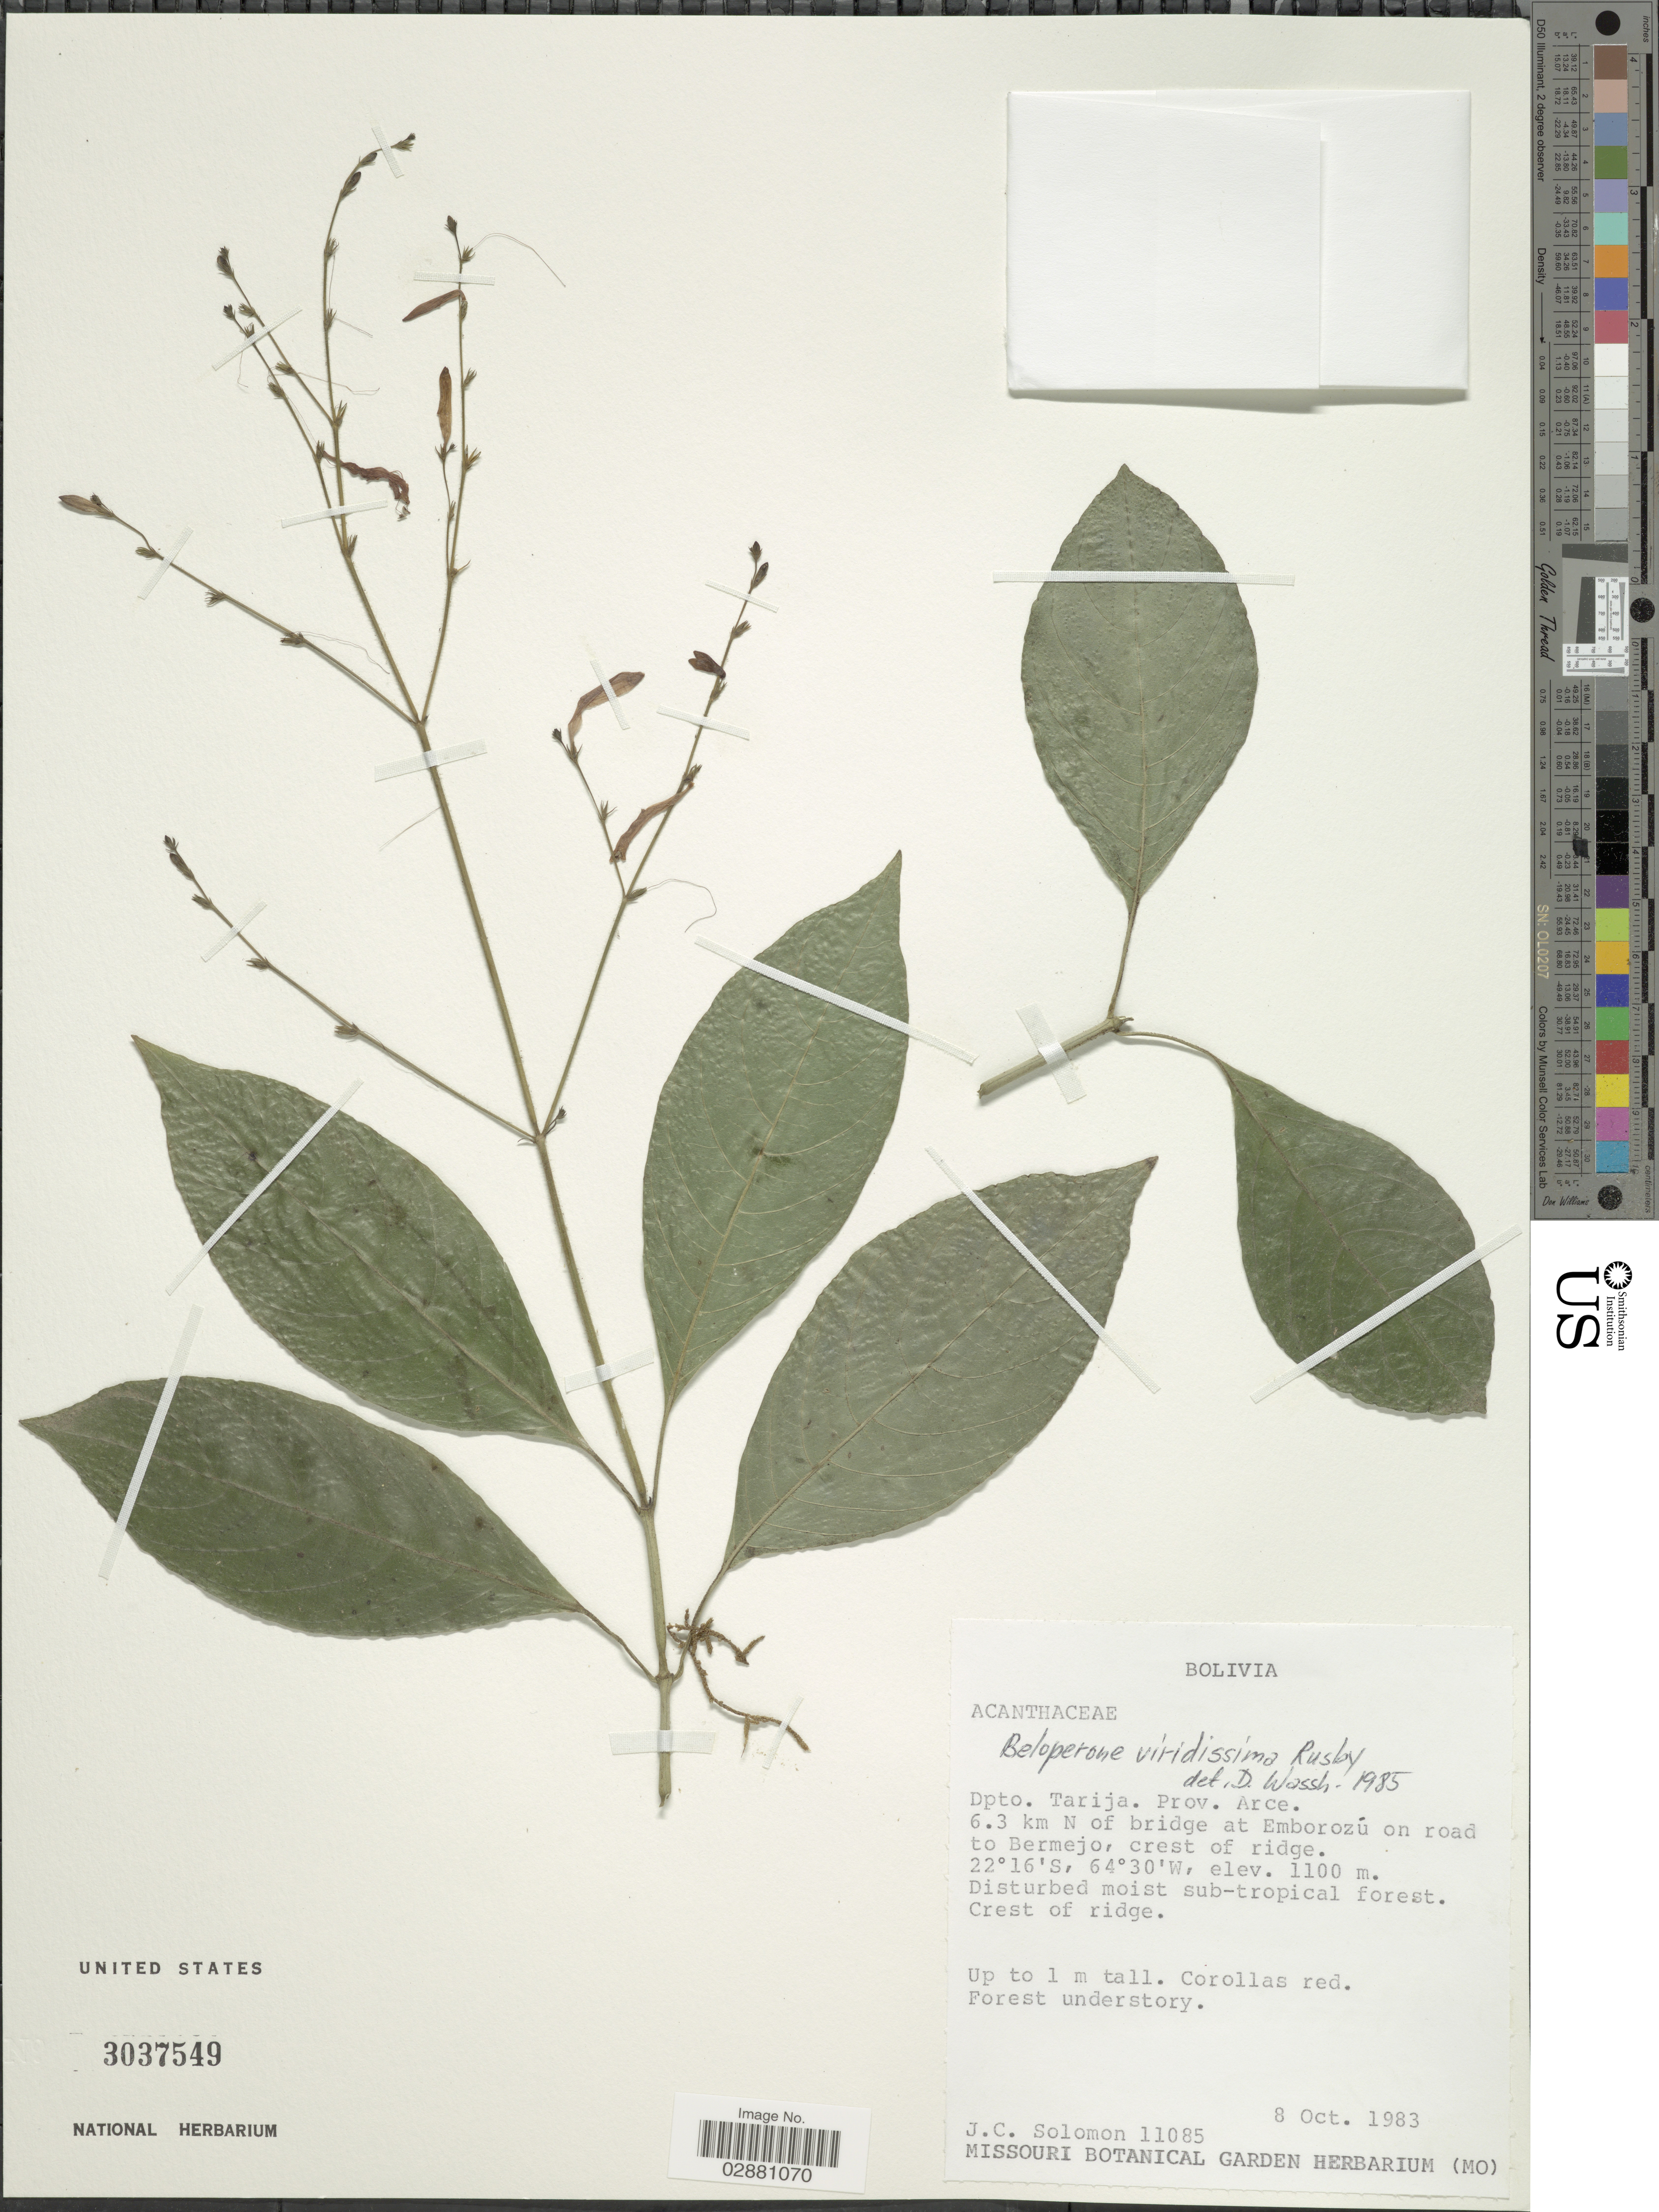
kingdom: Plantae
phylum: Tracheophyta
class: Magnoliopsida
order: Lamiales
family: Acanthaceae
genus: Beloperone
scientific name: Beloperone viridissima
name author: Rusby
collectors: J. C. Solomon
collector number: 11085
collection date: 1983-10-08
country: Bolivia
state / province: Tarija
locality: Dpto. Tarija. Prov. Arce. 6.3 km N of bridge at Emborozú on road to Bermejo, crest of ridge.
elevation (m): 1100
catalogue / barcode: US 3037549